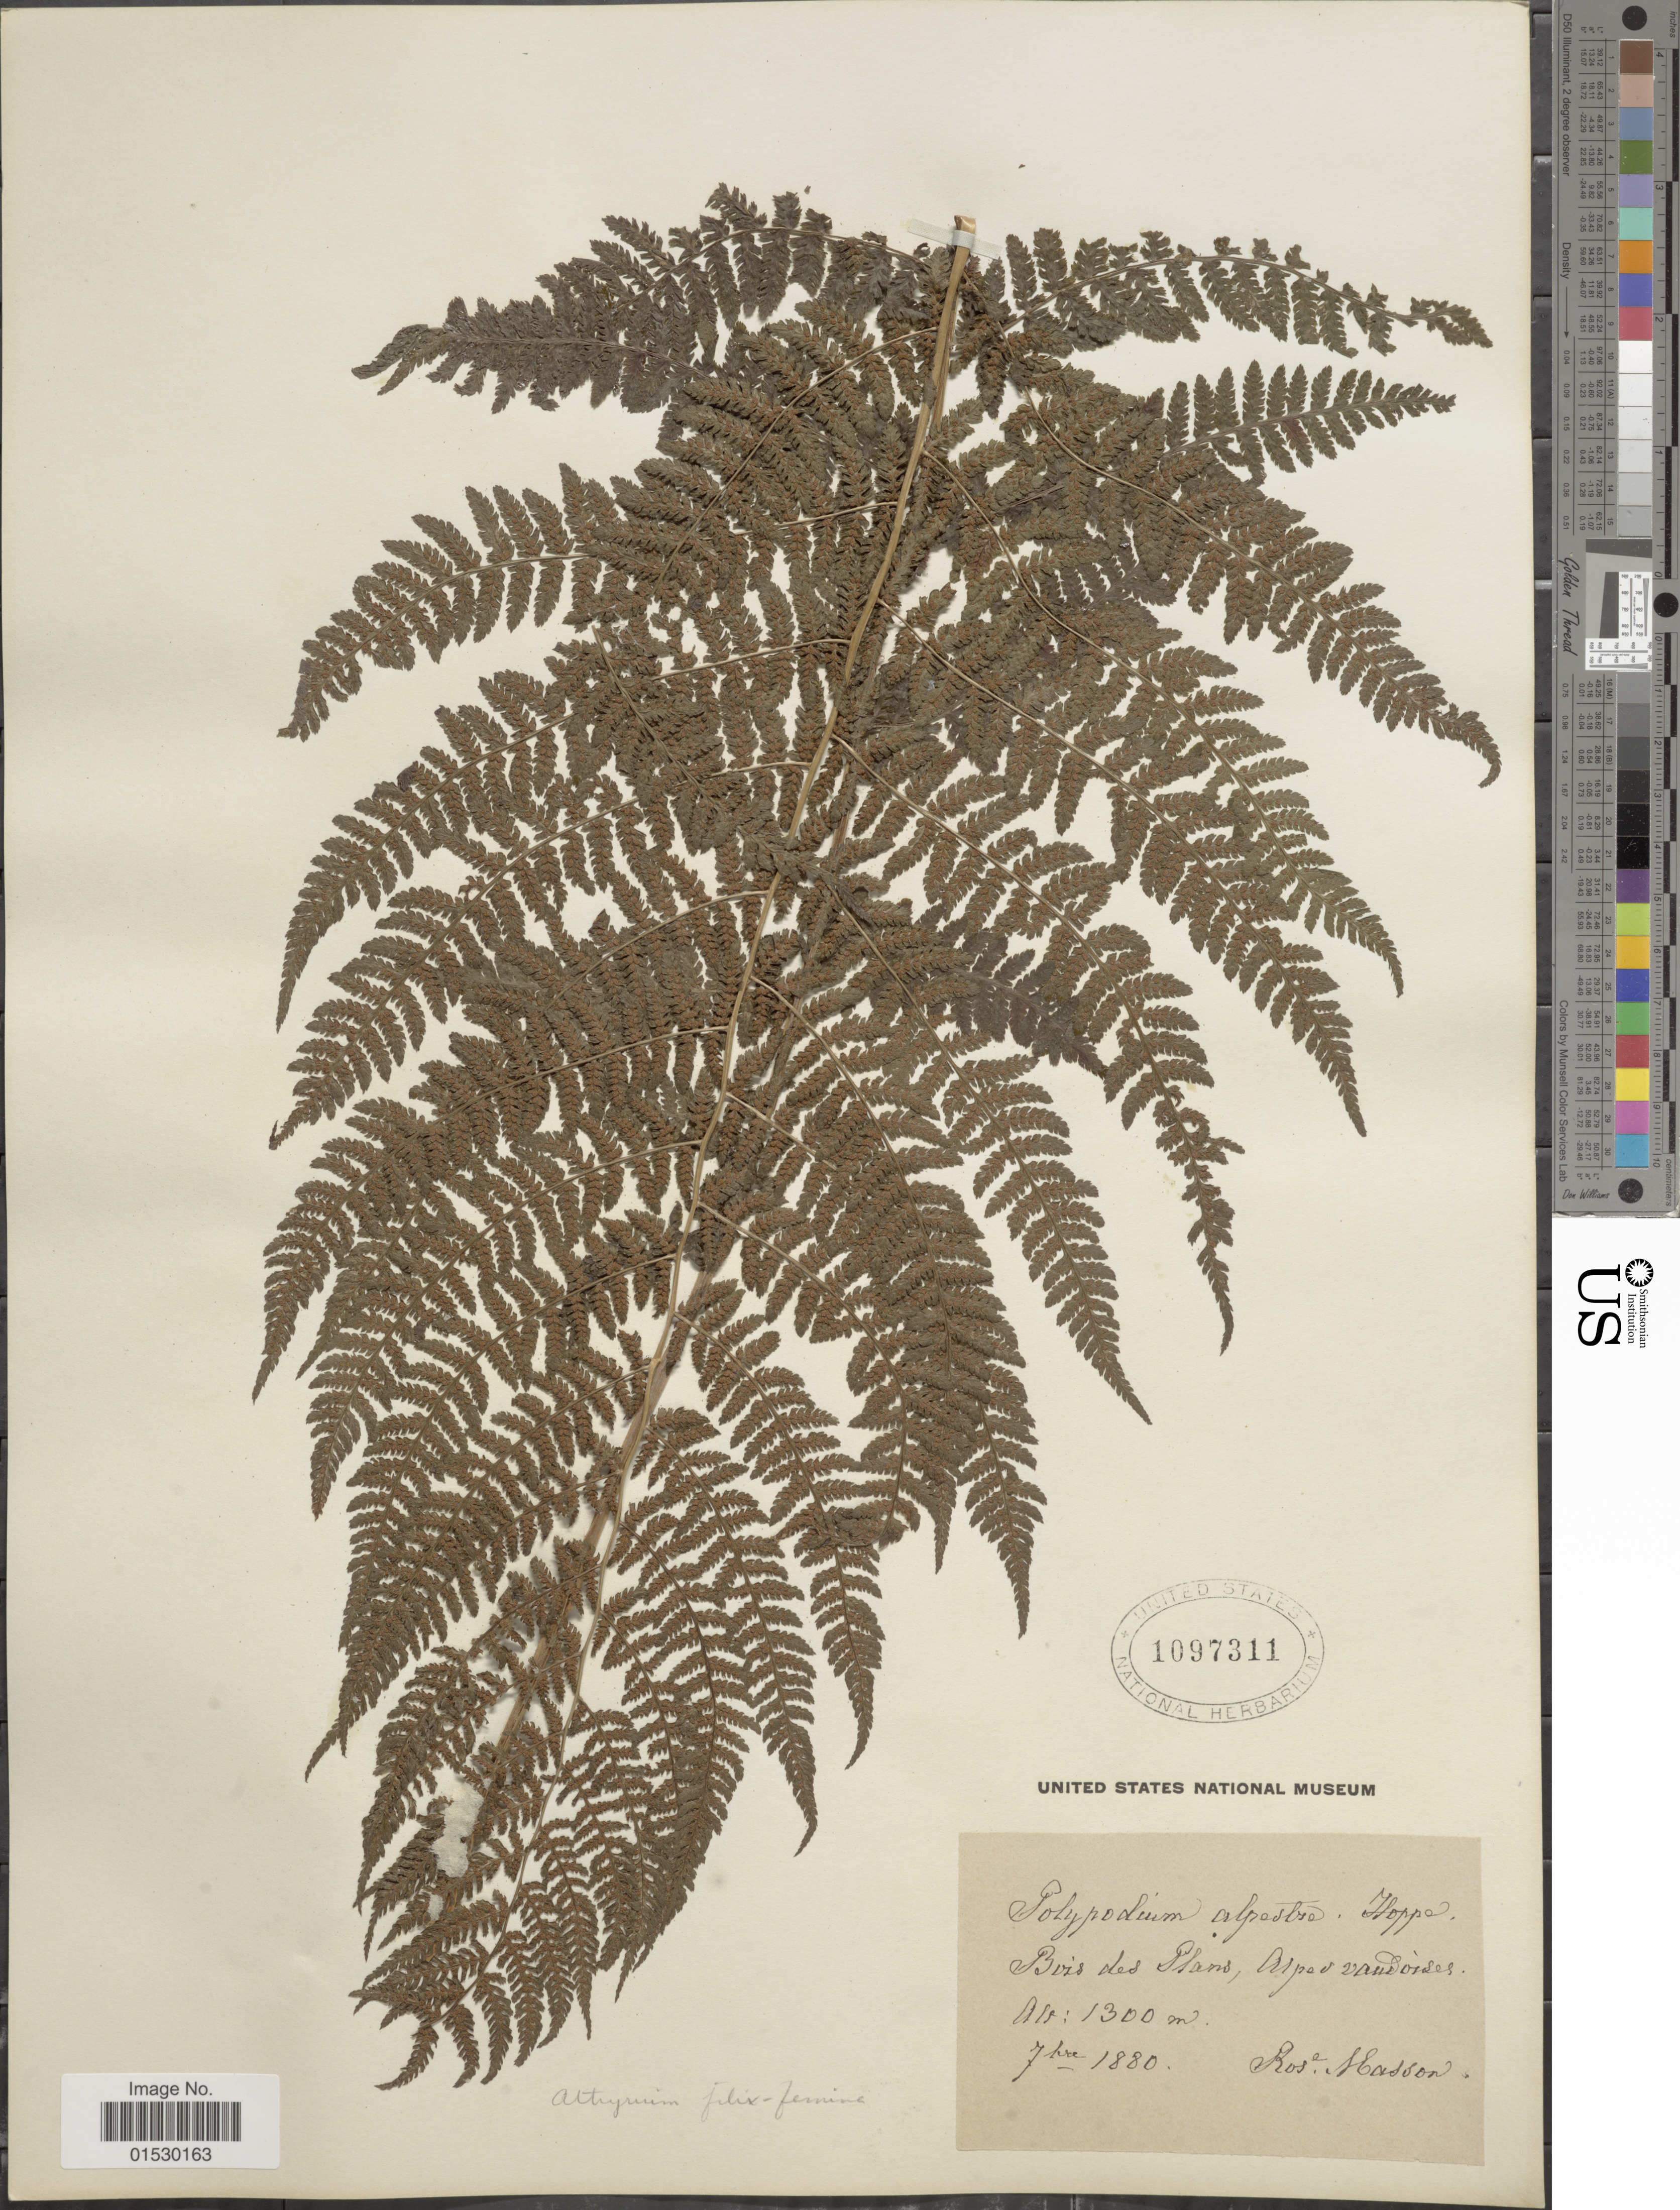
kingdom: Plantae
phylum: Tracheophyta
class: Polypodiopsida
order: Polypodiales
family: Athyriaceae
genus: Athyrium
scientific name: Athyrium filix-femina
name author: (L.) Roth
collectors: Hasson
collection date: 1880-09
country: Switzerland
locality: Bois des Plans, Alpes Vaudoises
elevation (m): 1300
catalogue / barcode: US 1097311